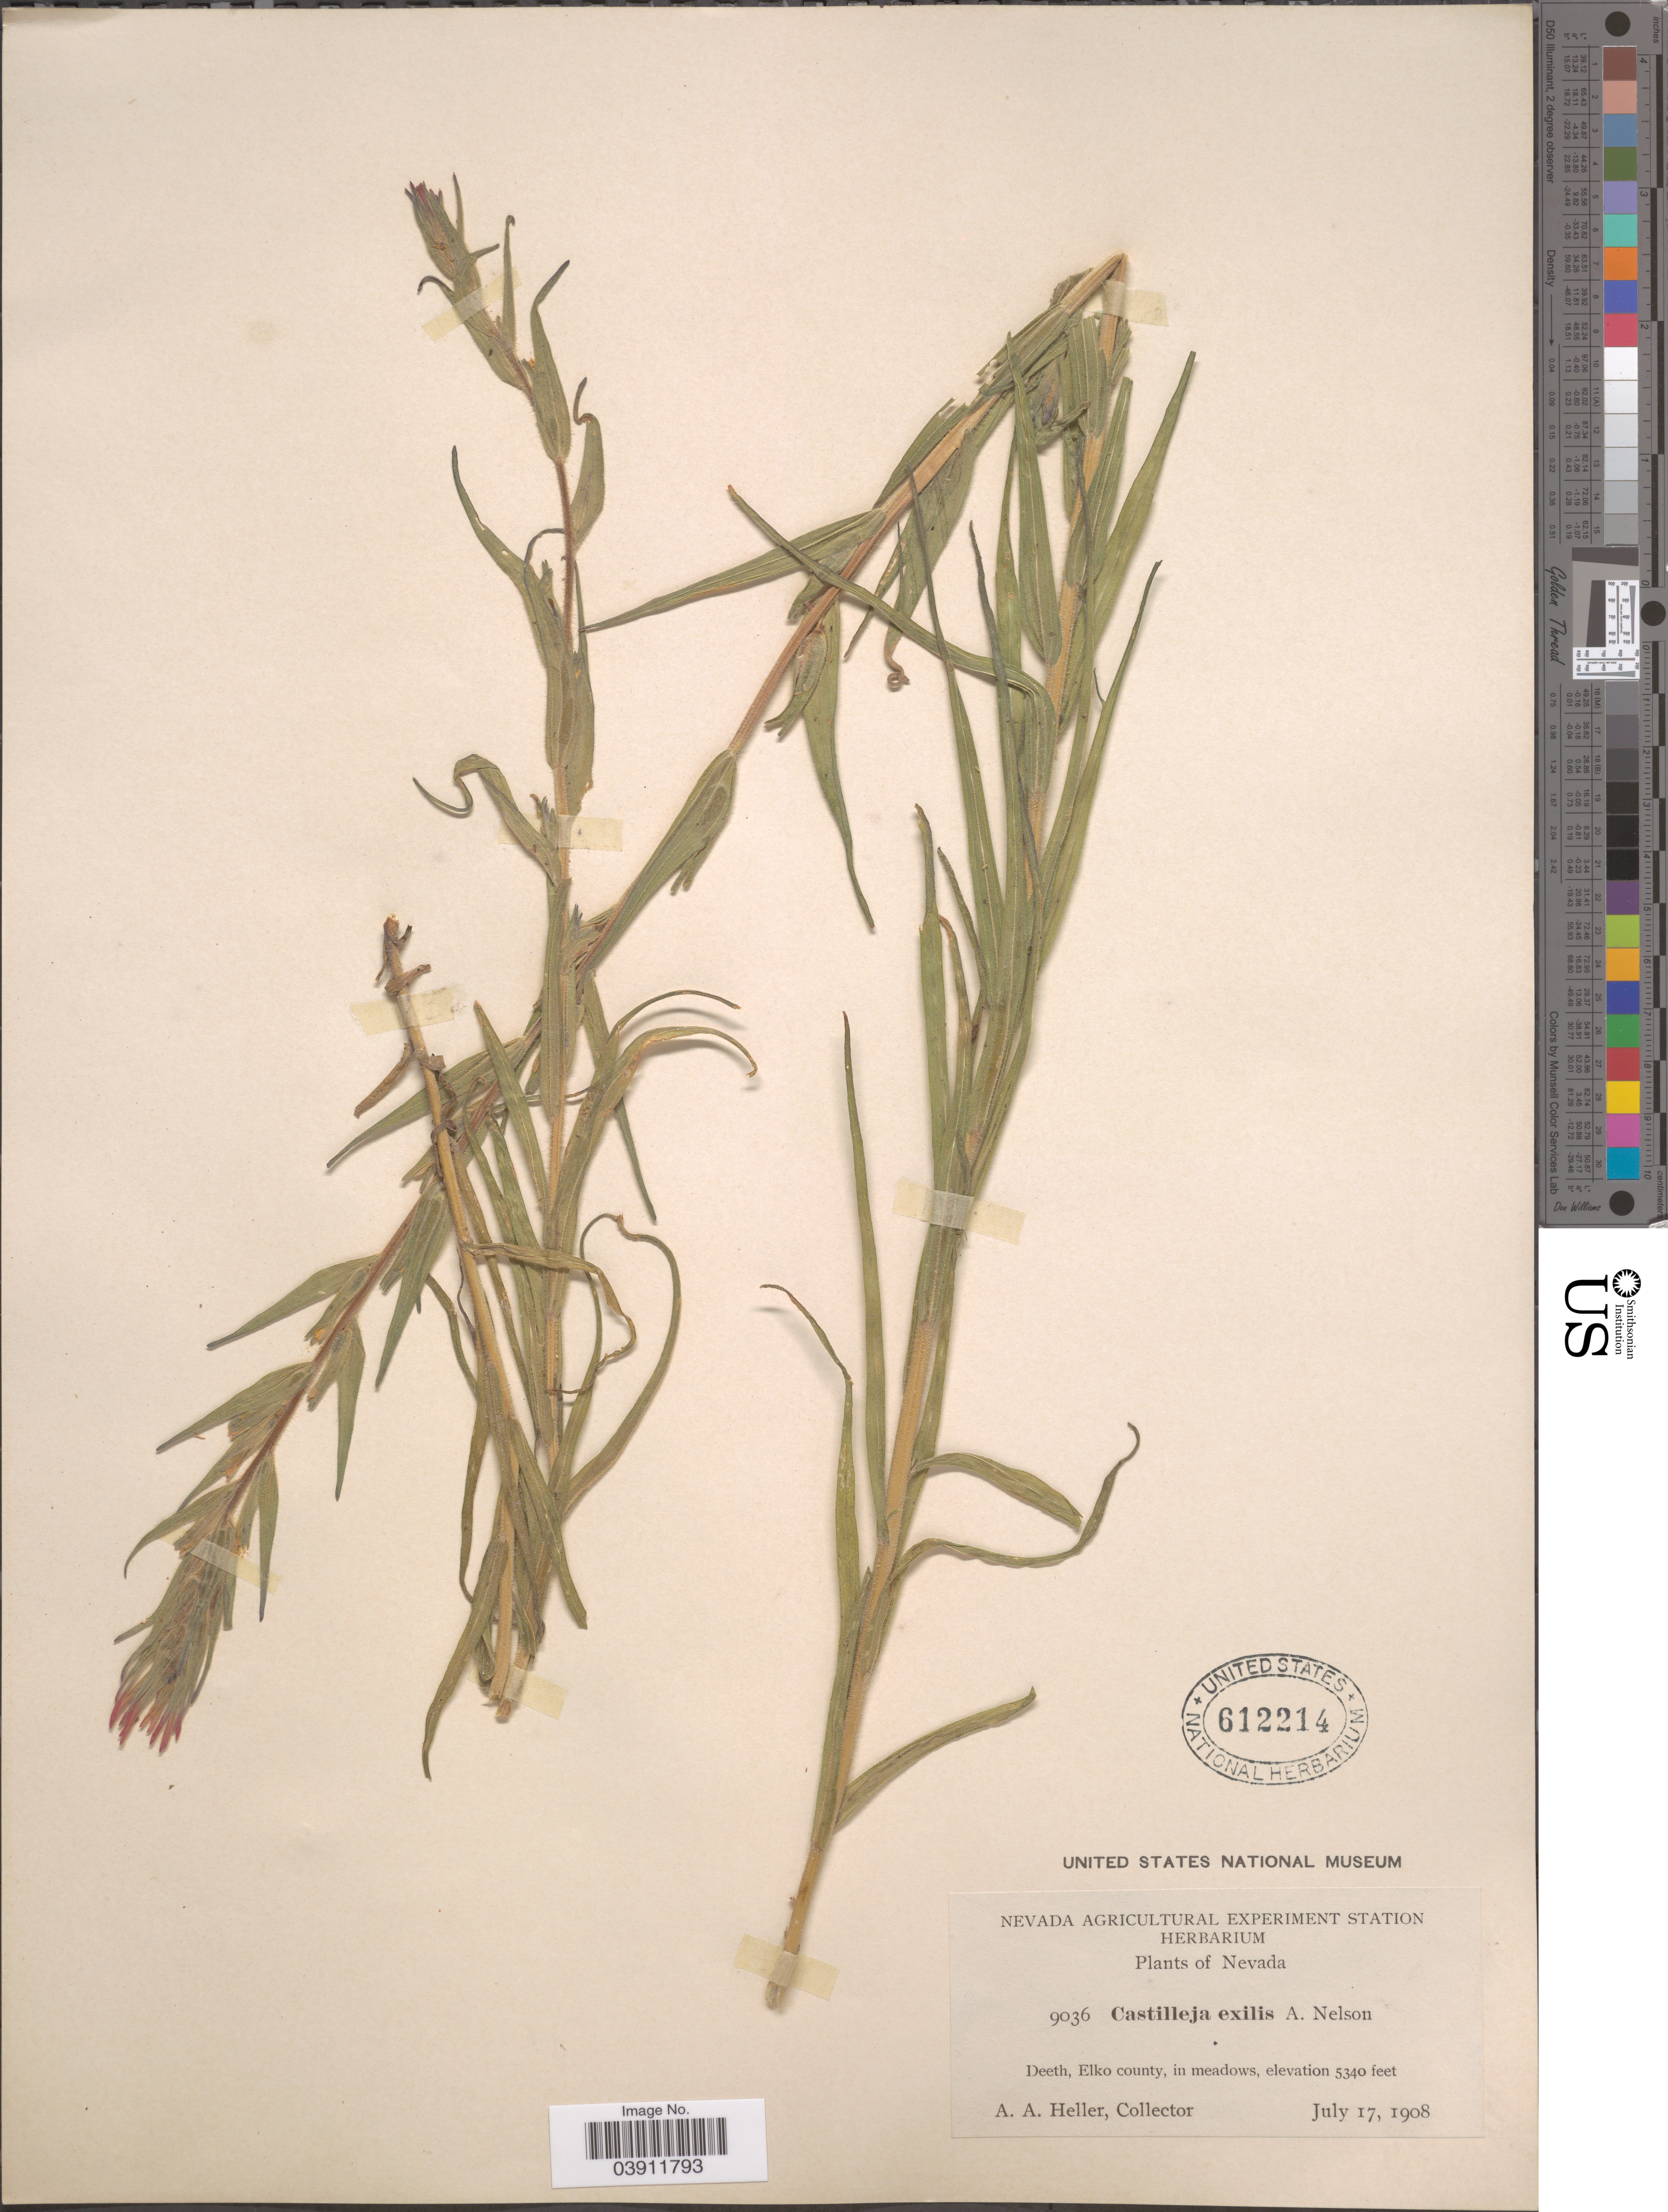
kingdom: Plantae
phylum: Tracheophyta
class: Magnoliopsida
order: Lamiales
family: Orobanchaceae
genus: Castilleja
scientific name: Castilleja exilis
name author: A. Nelson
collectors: A. A. Heller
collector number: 9036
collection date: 1908-07-17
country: United States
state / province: Nevada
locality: Deeth, Elko county, in meadows.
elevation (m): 1628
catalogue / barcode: US 612214